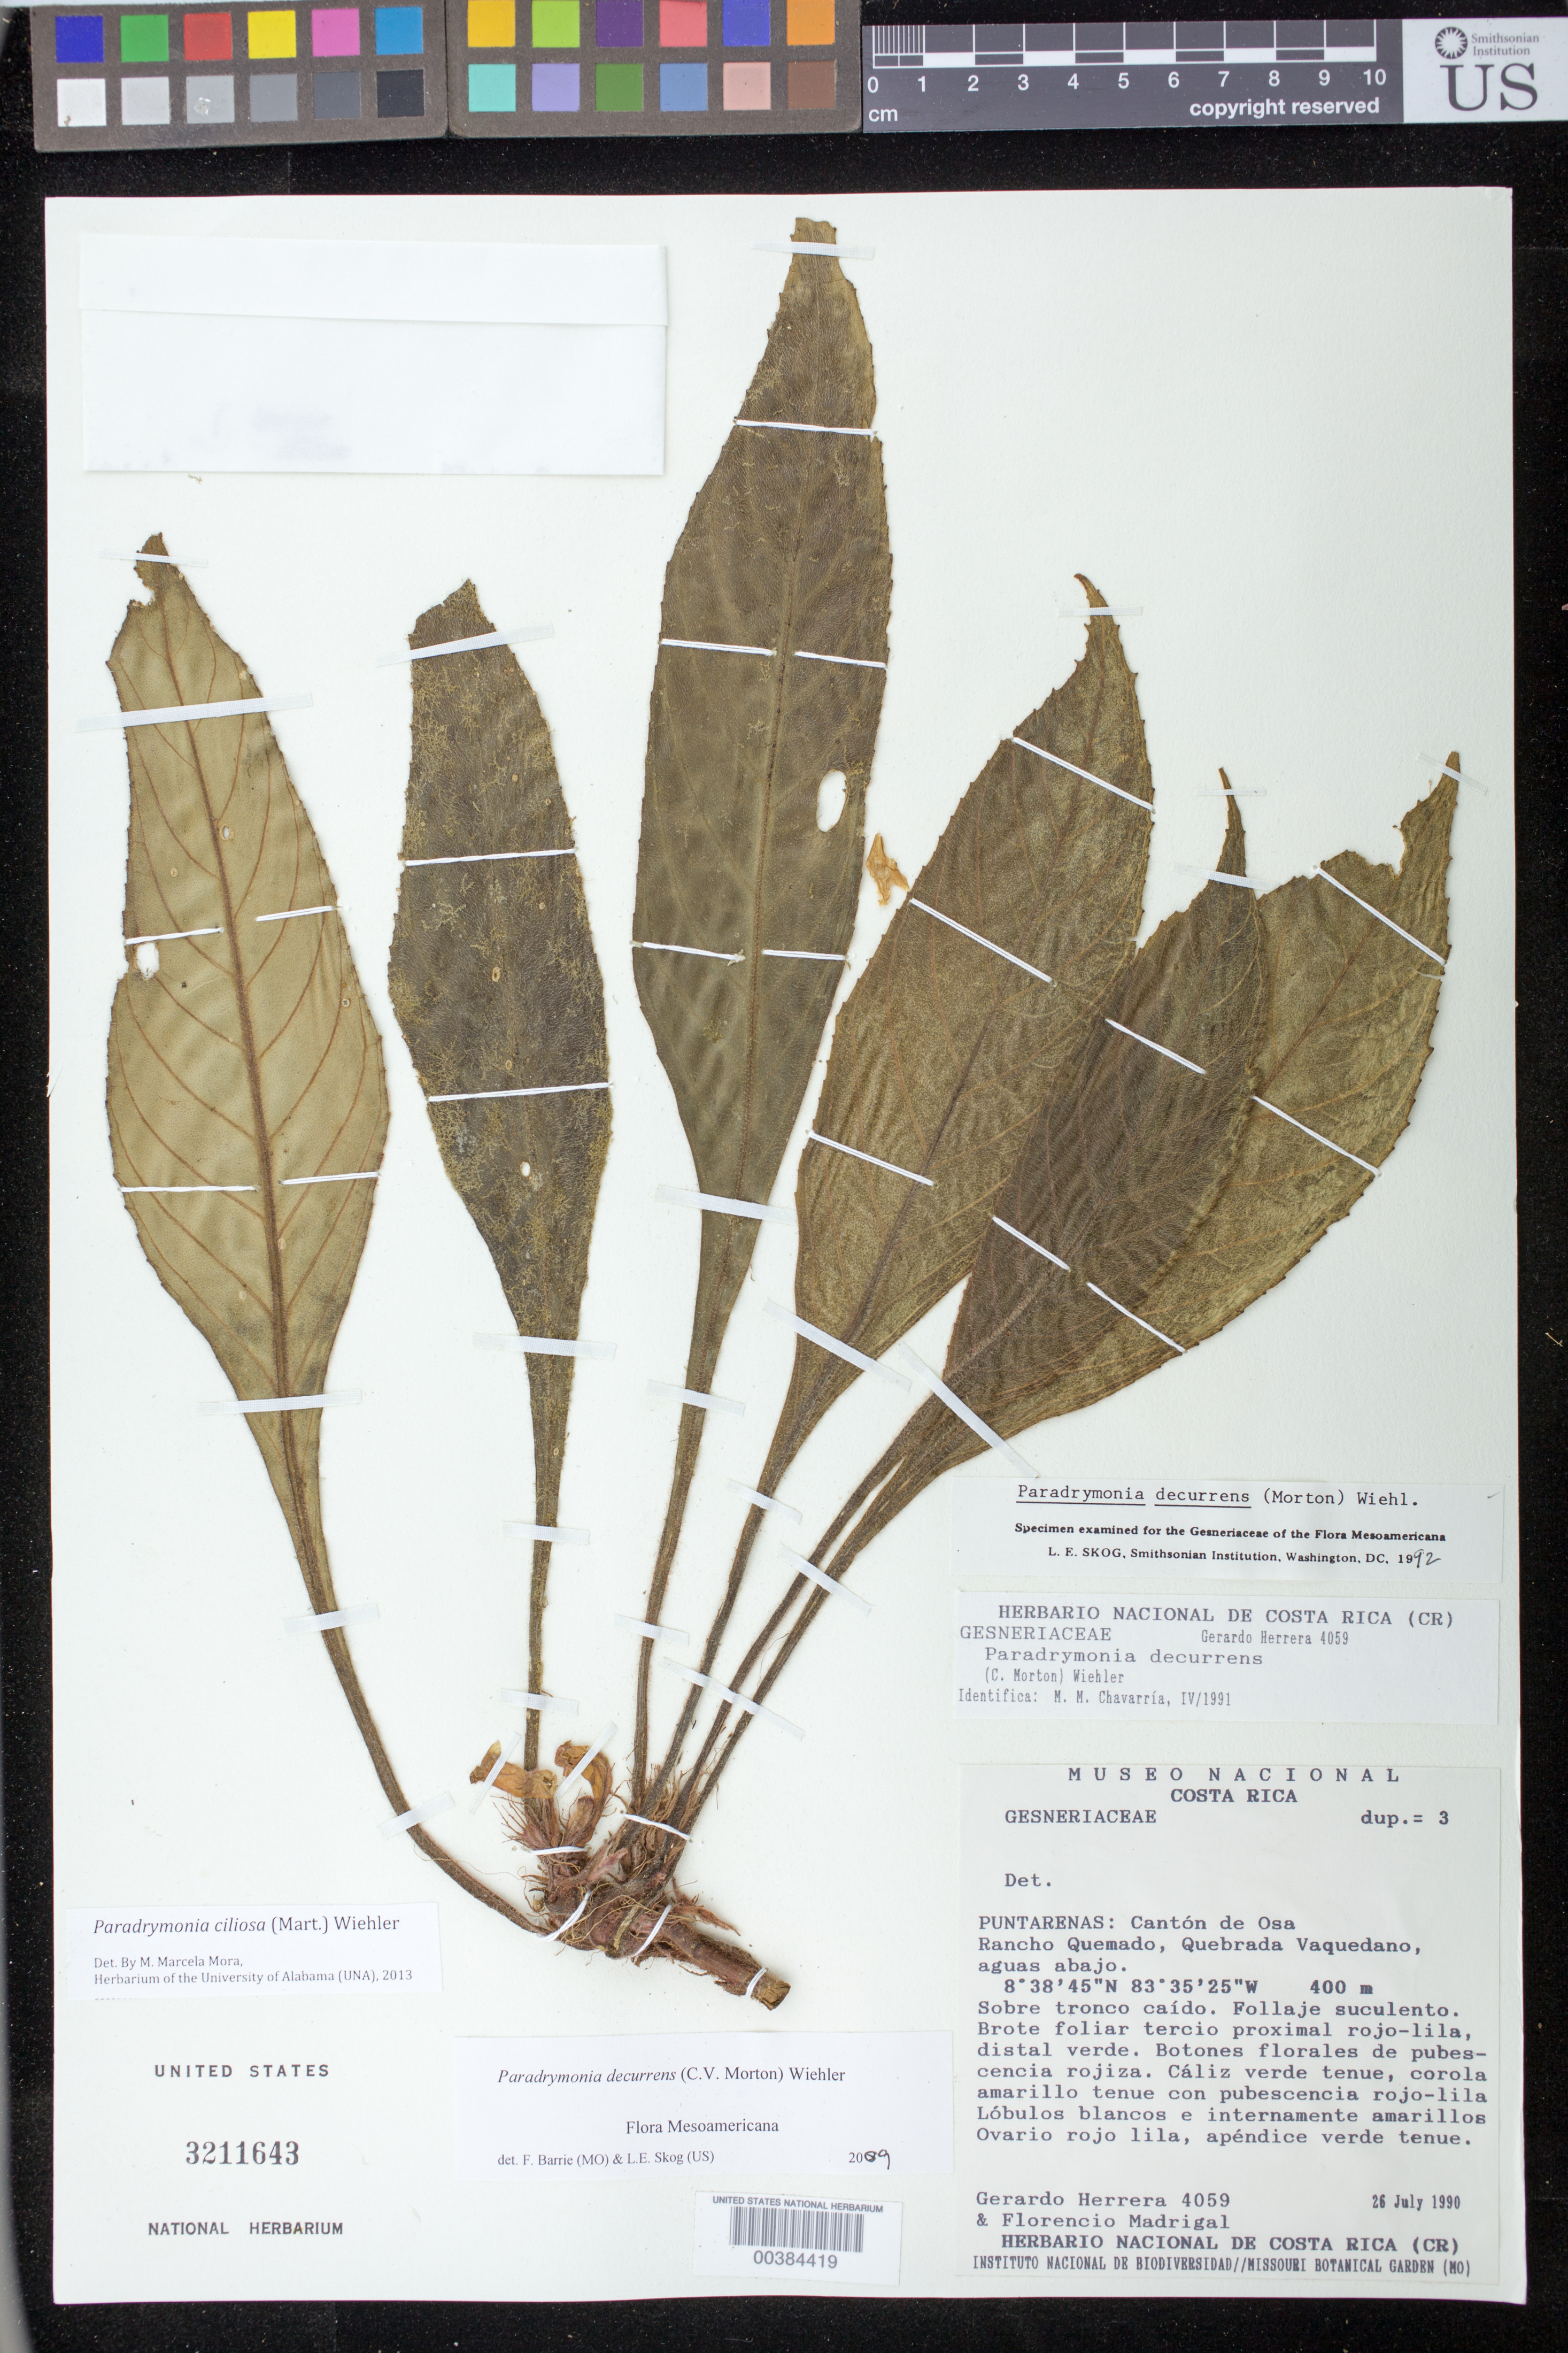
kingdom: Plantae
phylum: Tracheophyta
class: Magnoliopsida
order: Lamiales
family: Gesneriaceae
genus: Paradrymonia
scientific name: Paradrymonia ciliosa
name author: (Mart.) Wiehler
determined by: Mora, M. Marcela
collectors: G. Herrera & F. Madrigal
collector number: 4059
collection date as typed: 26 Jul 1990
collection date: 1990-07-26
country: Costa Rica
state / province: Puntarenas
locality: Cantón Osa, Dist. Sierpe, Rancho Quemado, Quebrada Vaquedano, aguas abajo.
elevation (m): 400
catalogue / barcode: US 3211643